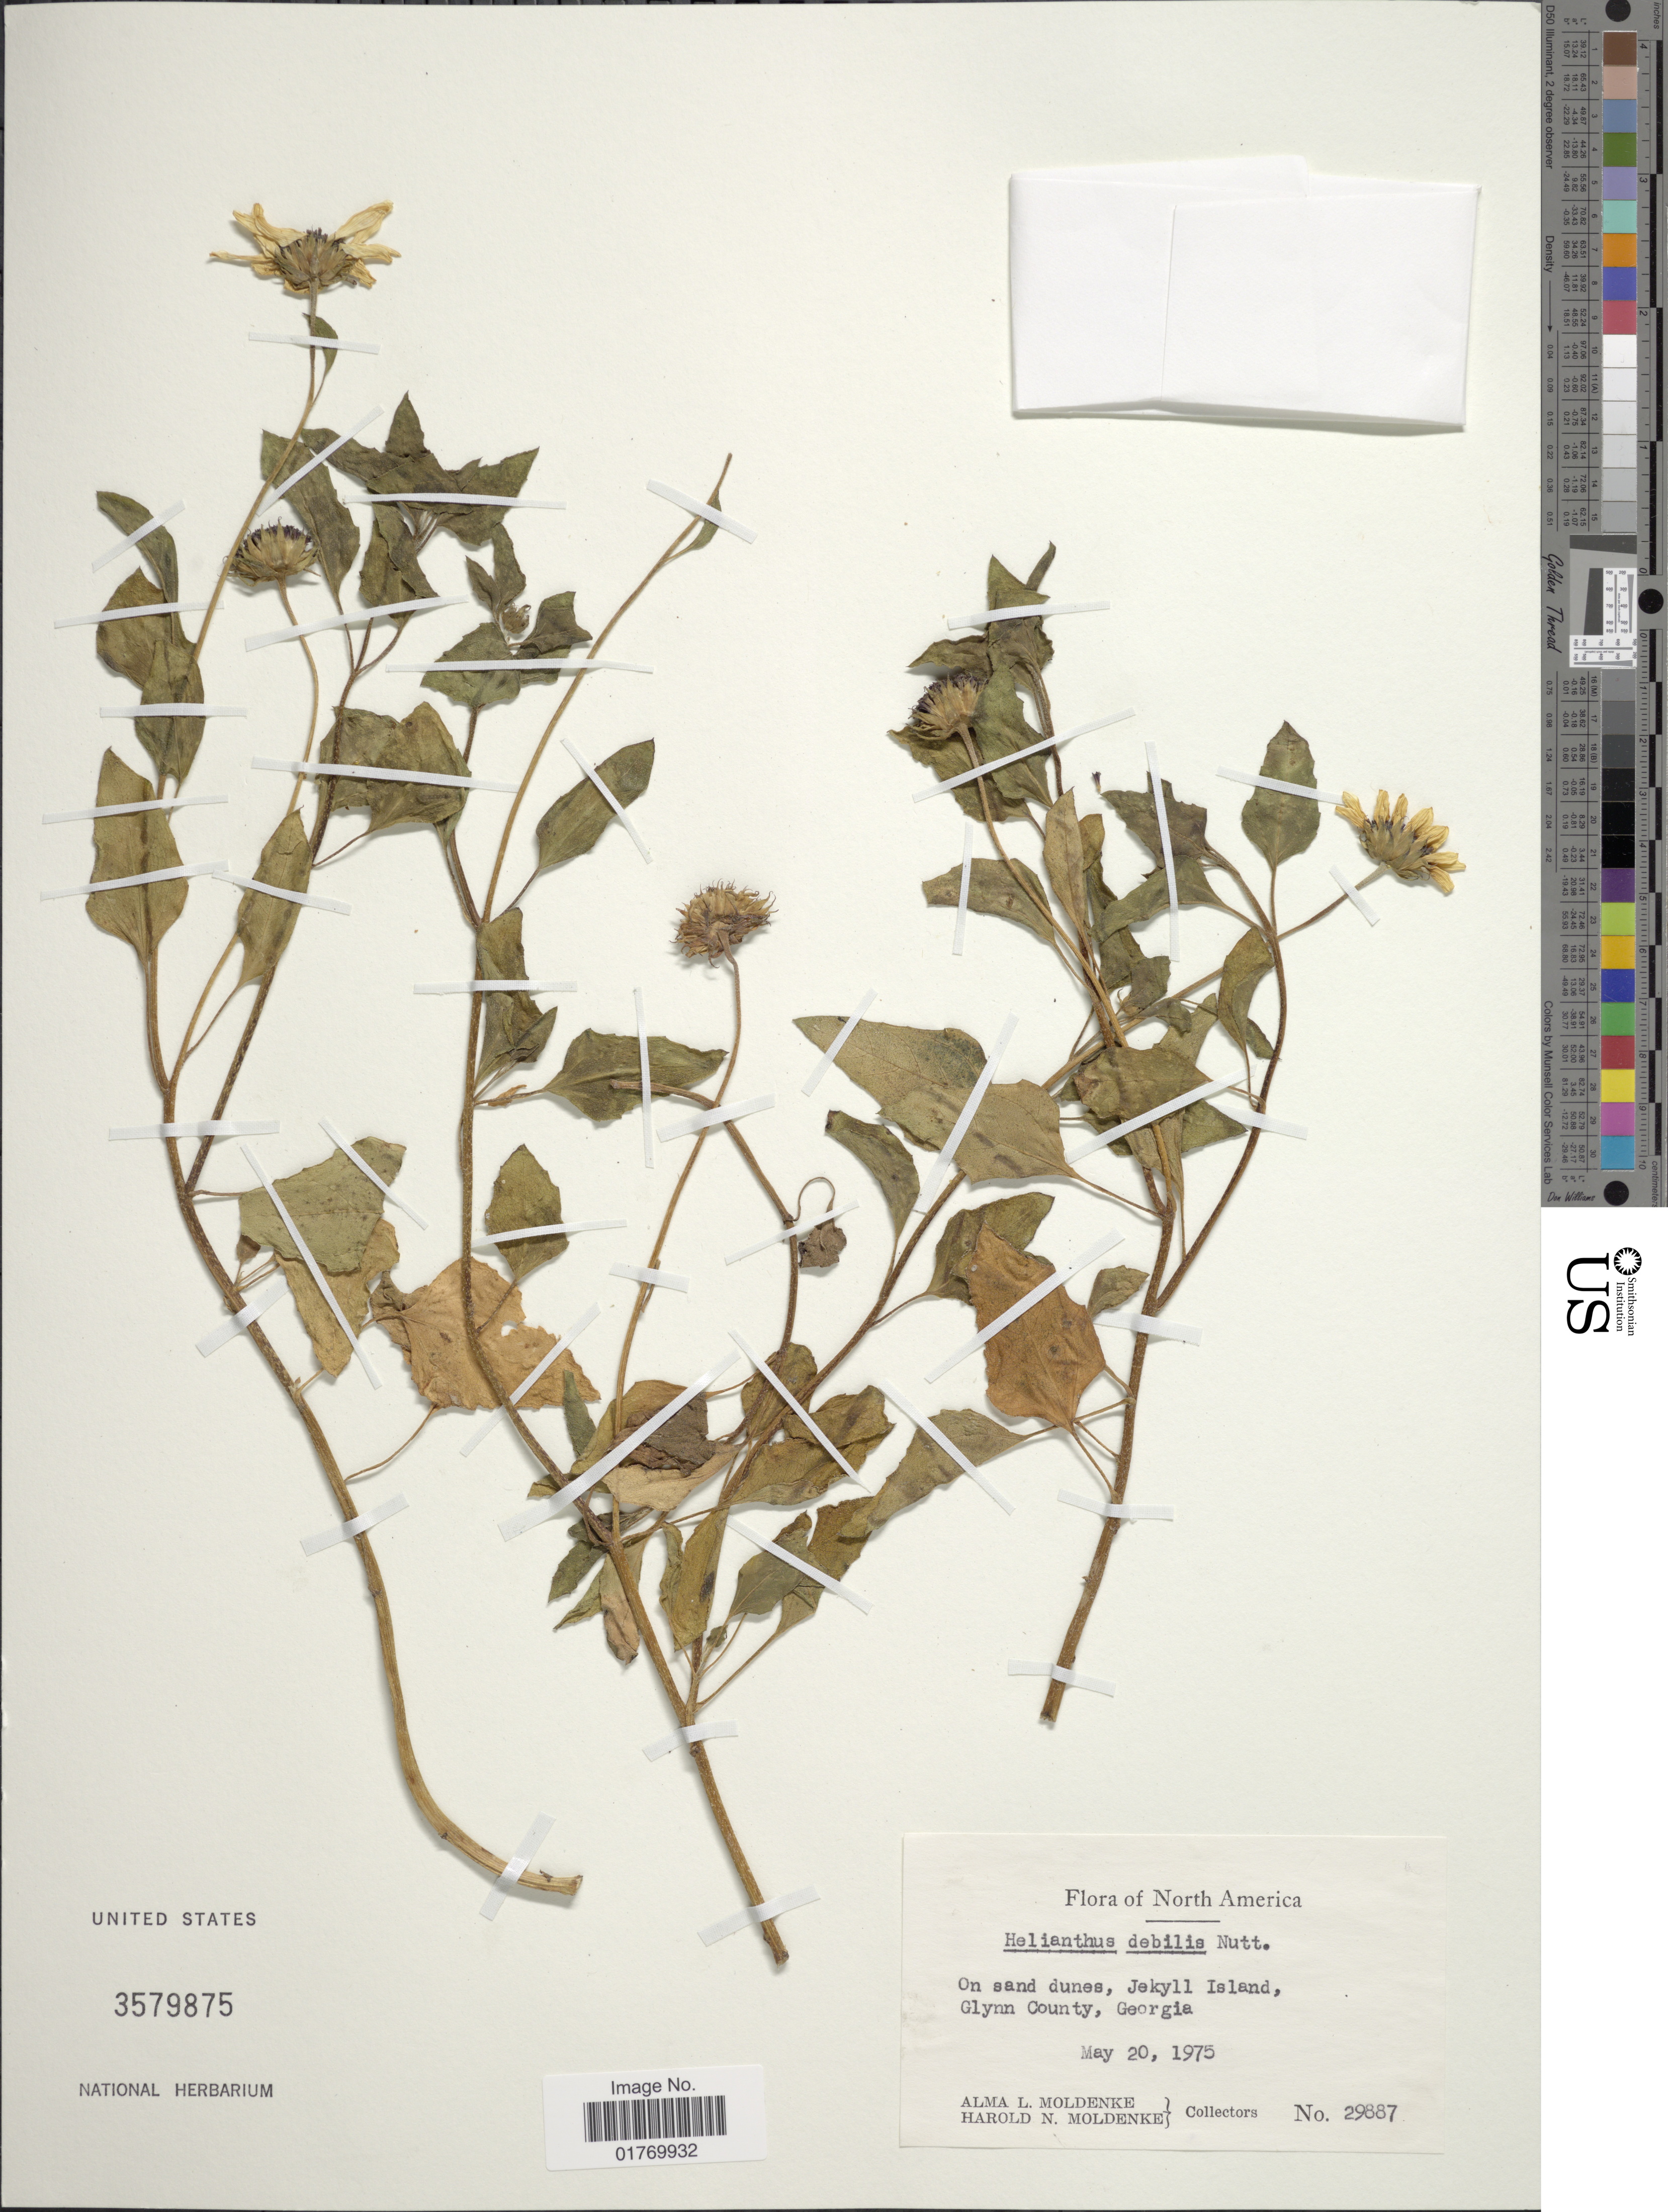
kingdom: Plantae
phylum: Tracheophyta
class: Magnoliopsida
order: Asterales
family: Asteraceae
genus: Helianthus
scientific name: Helianthus debilis subsp. tardiflorus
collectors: A. L. Moldenke & H. N. Moldenke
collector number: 29887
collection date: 1975-05-20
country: United States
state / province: Georgia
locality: On sand dunes, Jekyll Island, Gkynn County, Georgia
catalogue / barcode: US 3579875